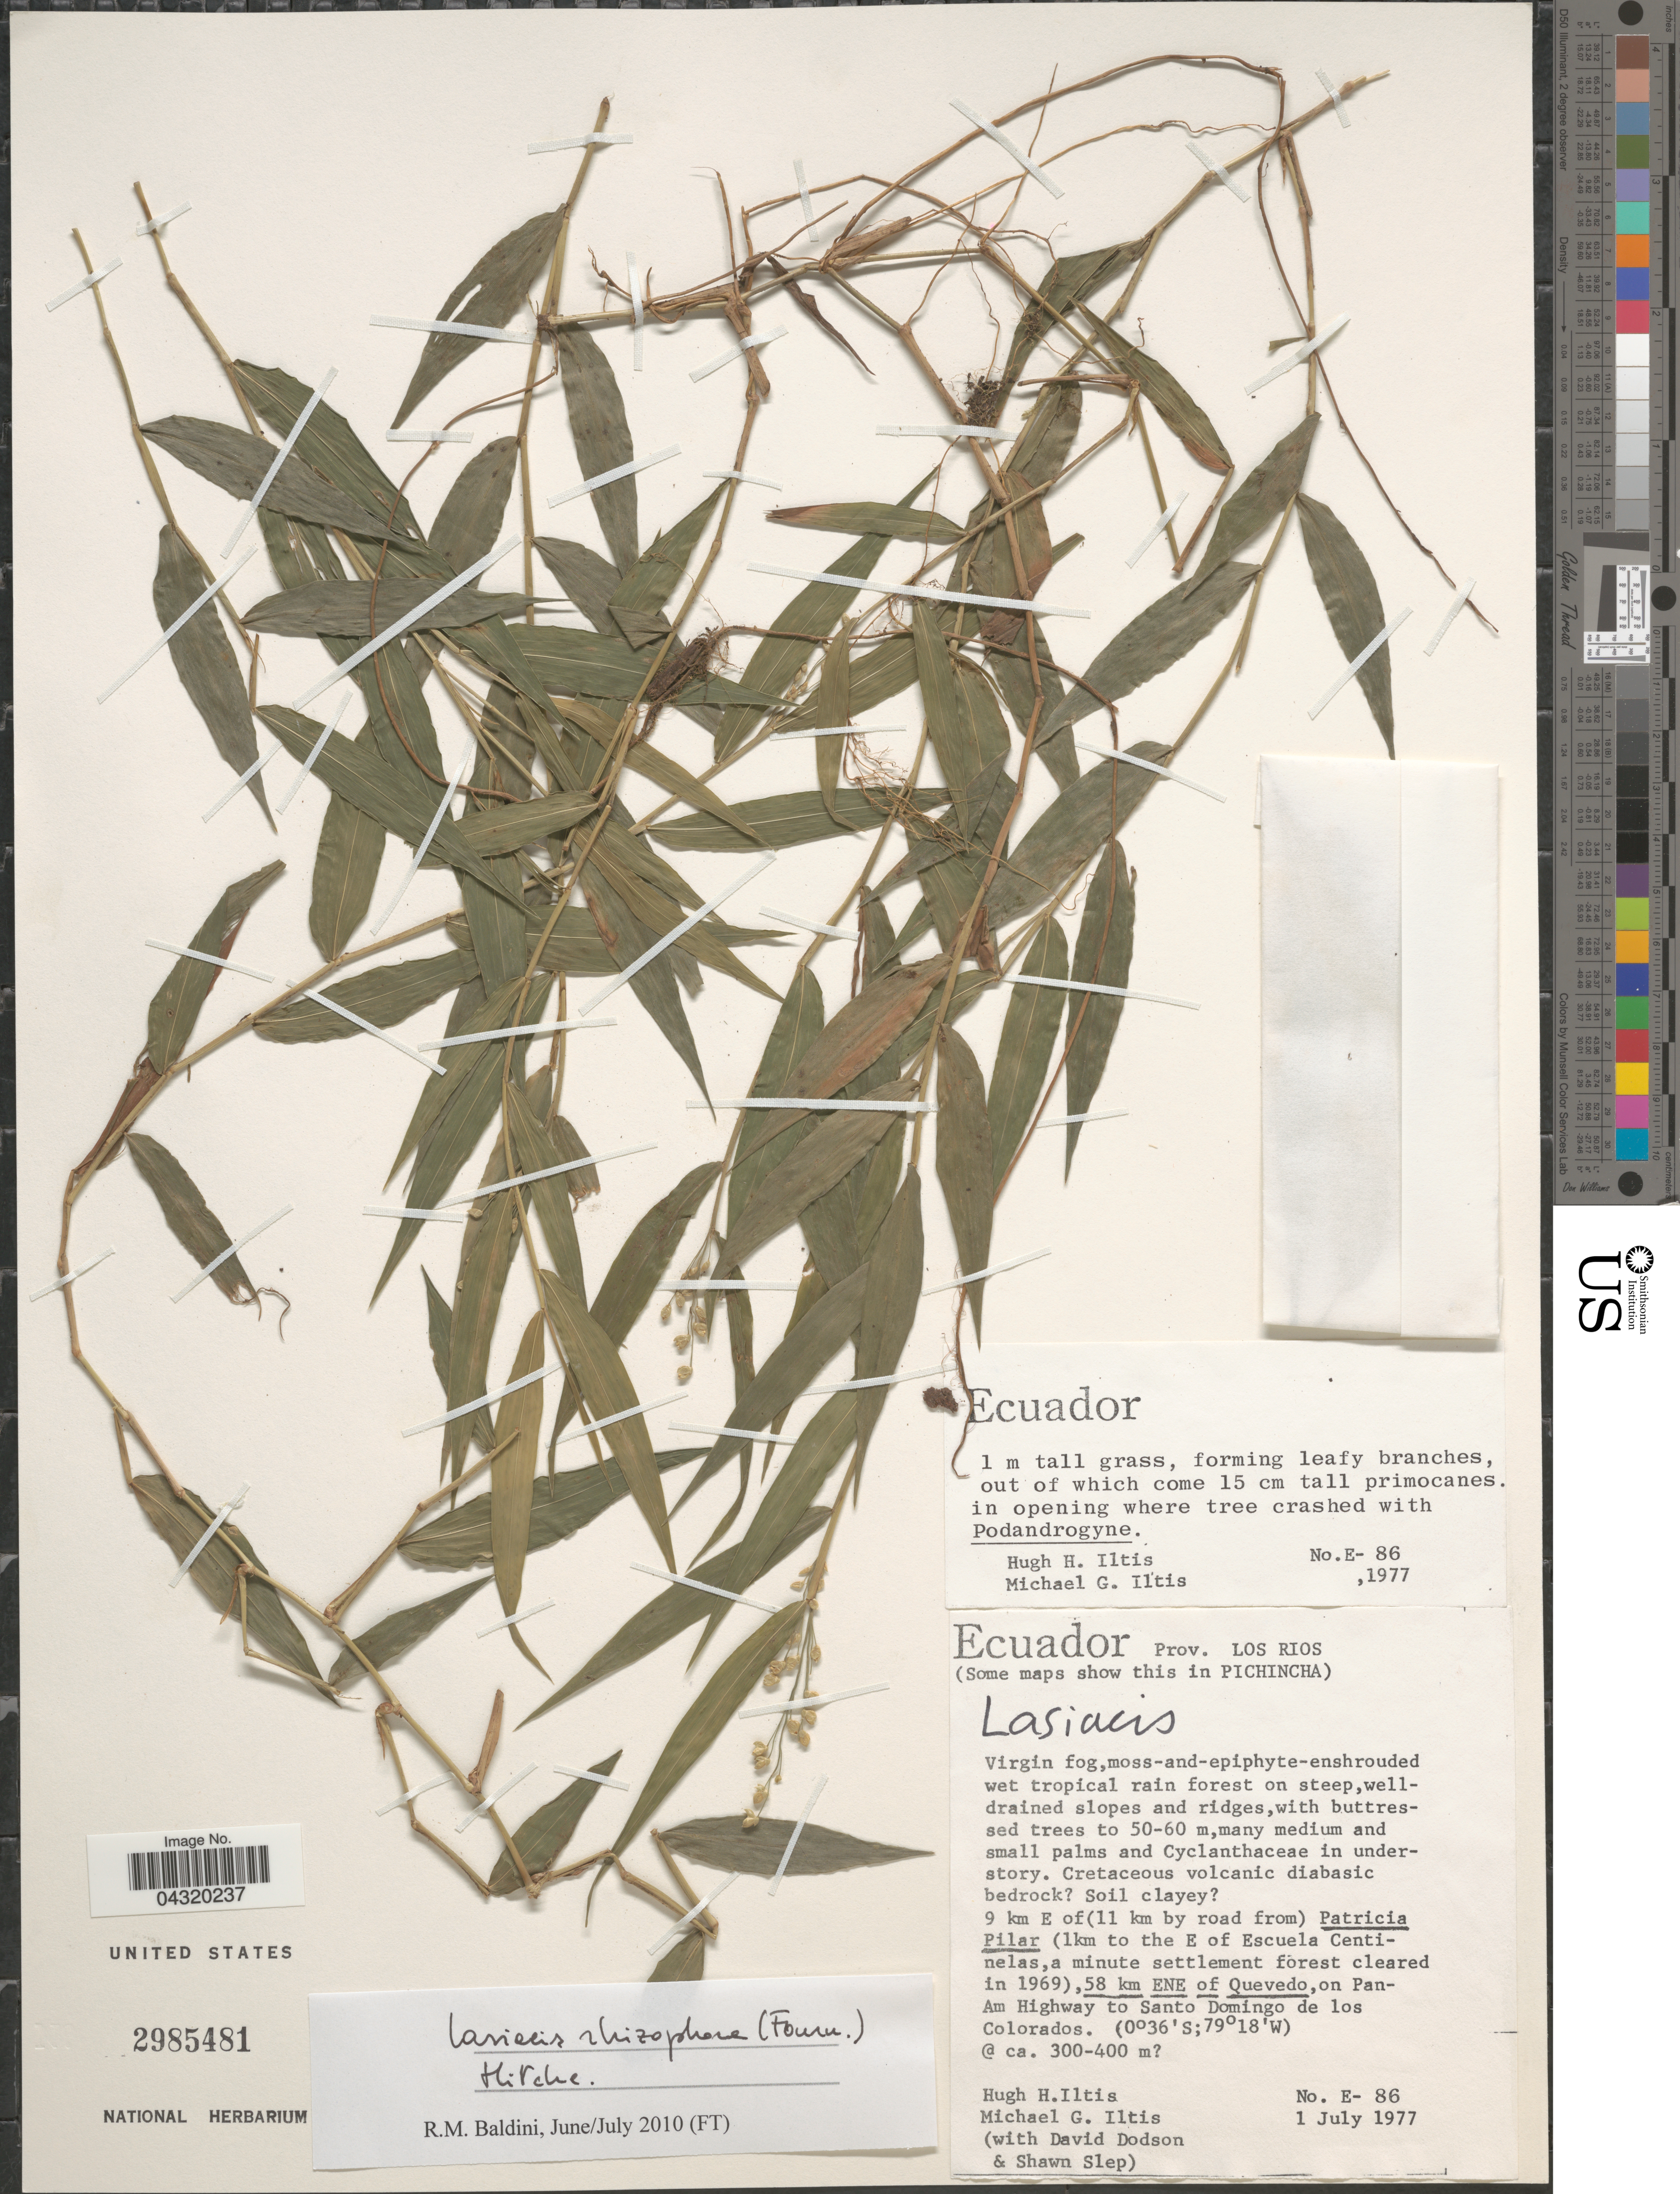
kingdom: Plantae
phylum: Tracheophyta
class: Liliopsida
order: Poales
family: Poaceae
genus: Lasiacis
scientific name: Lasiacis rhizophora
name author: (E. Fourn.) Hitchc.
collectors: H. H. Iltis, M. G. Iltis, D. Dodson & S. Slep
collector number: E-86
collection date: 1977-07-01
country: Ecuador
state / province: Los Ríos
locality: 9 km E of (11 km by road from) Patricia Pilar (1km to the E of Escuela Centinelas, a minute settlement forest cleared in 1969), 58 km ENE of Quevado, on Pan-Am Highway to Santo Domingo de los Colorados.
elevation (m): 300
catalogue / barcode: US 2985481